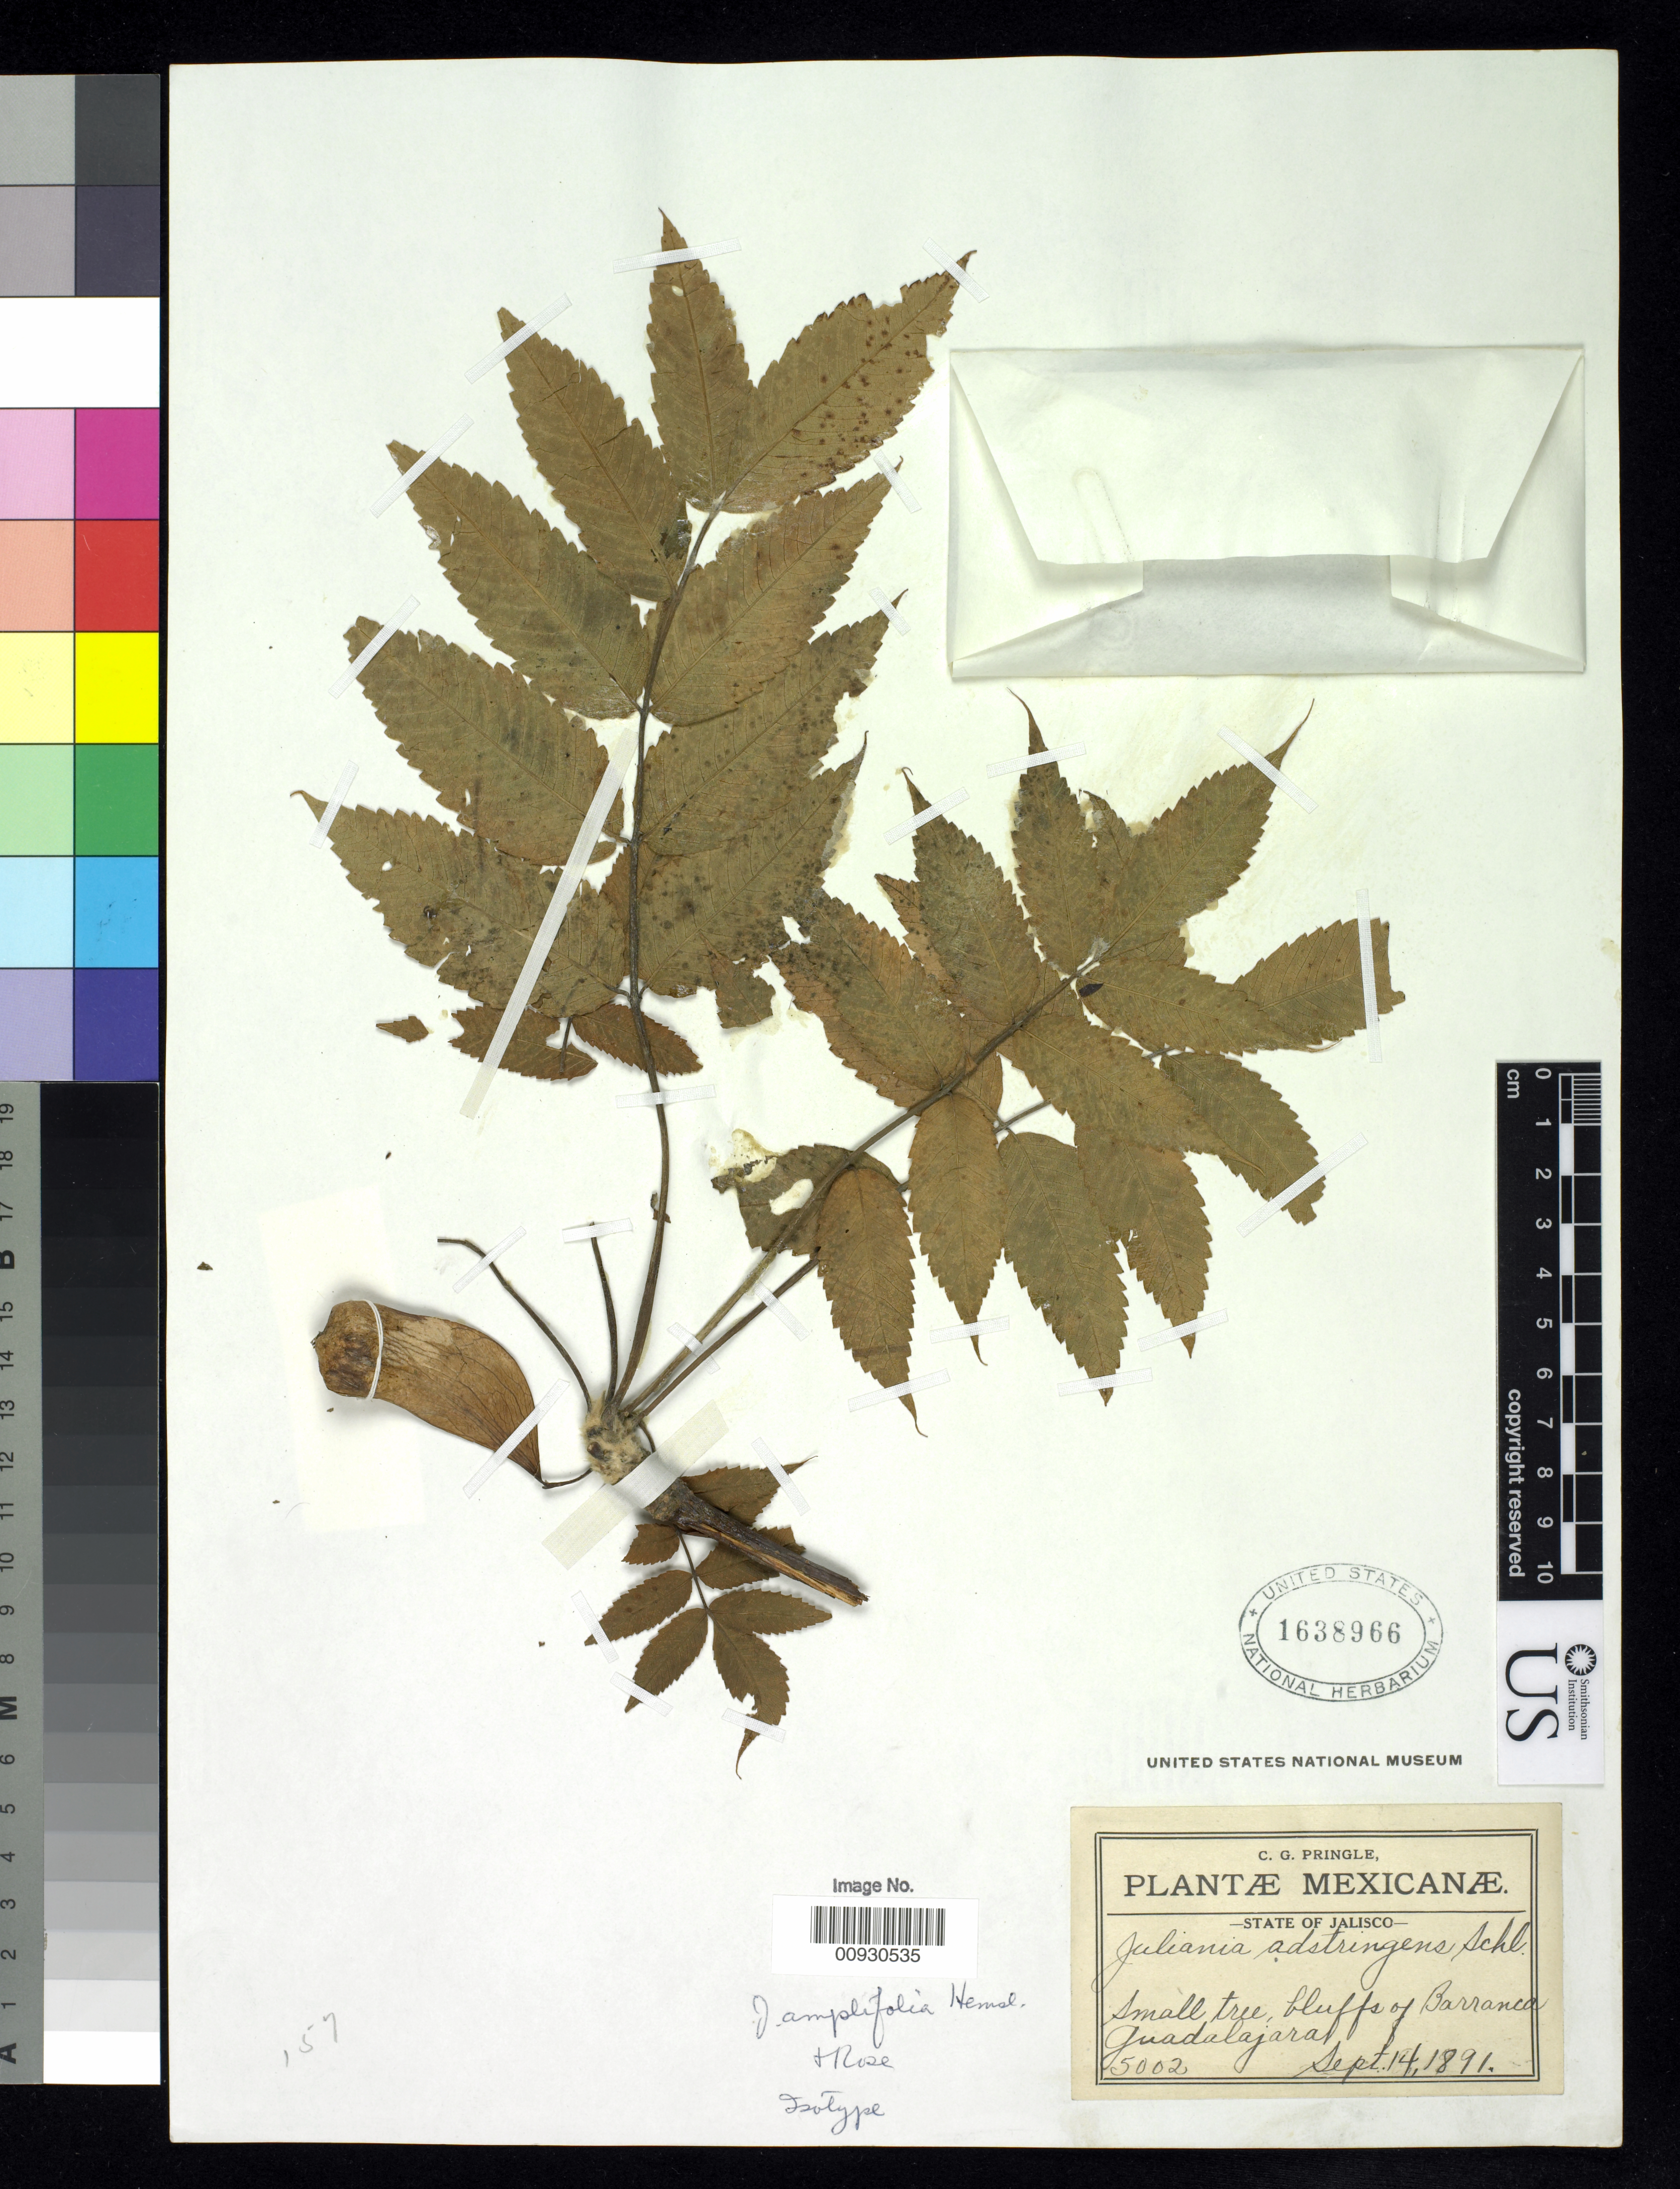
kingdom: Plantae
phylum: Tracheophyta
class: Magnoliopsida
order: Sapindales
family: Anacardiaceae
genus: Juliania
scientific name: Juliania amplifolia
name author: Hemsl. & Rose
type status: Syntype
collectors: C. G. Pringle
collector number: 5002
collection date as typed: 14 Sep 1891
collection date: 1891-09-14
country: Mexico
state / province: Jalisco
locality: Bluffs of barranca, Guadalajara.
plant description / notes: Probably not effectively lectotypified by Standley (1923, Contr. U.S. Natl. Herb. 23: 672) who cited "type from barranca near Guadalajara, Jalisco". This could refer to either of 2 syntypes, Pringle 5002 & Rose 4819.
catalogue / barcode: US 1638966